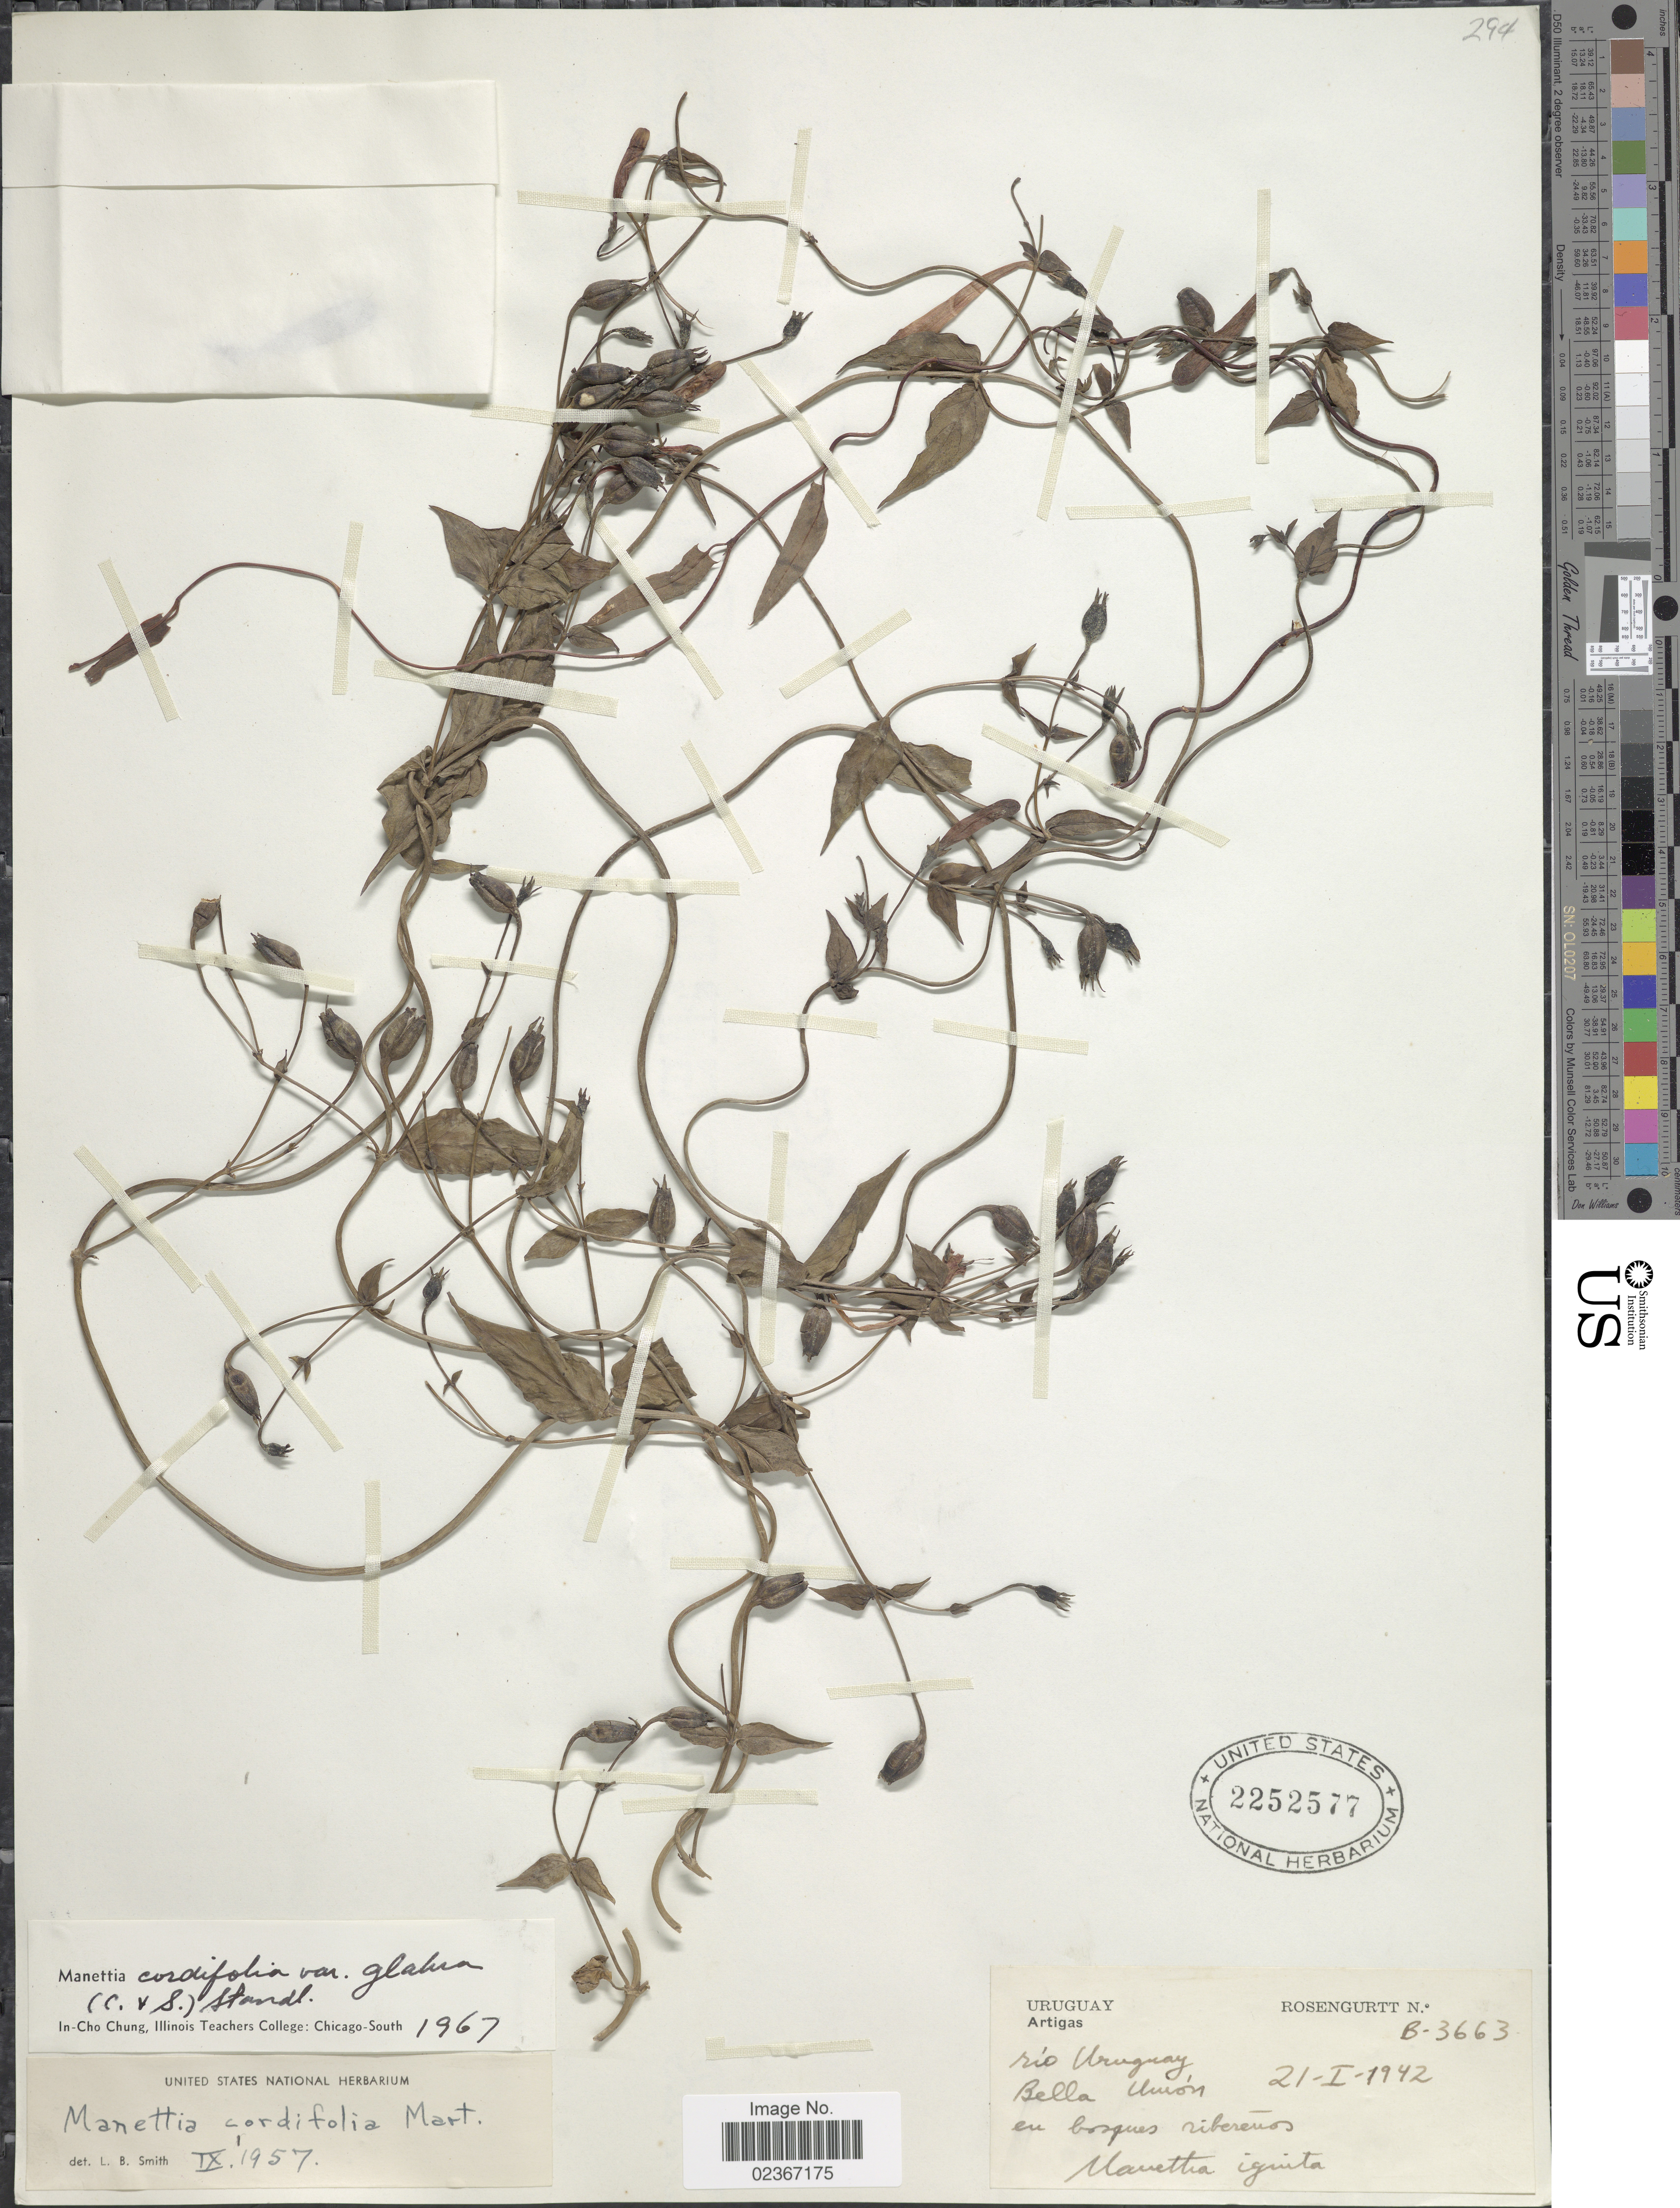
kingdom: Plantae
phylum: Tracheophyta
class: Magnoliopsida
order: Gentianales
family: Rubiaceae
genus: Manettia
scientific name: Manettia cordifolia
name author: Mart.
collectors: Rosengurtt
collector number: B-3663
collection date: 1942-01-21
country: Uruguay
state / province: Artigas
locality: Rio Uruguay, Bella Union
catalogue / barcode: US 2252577